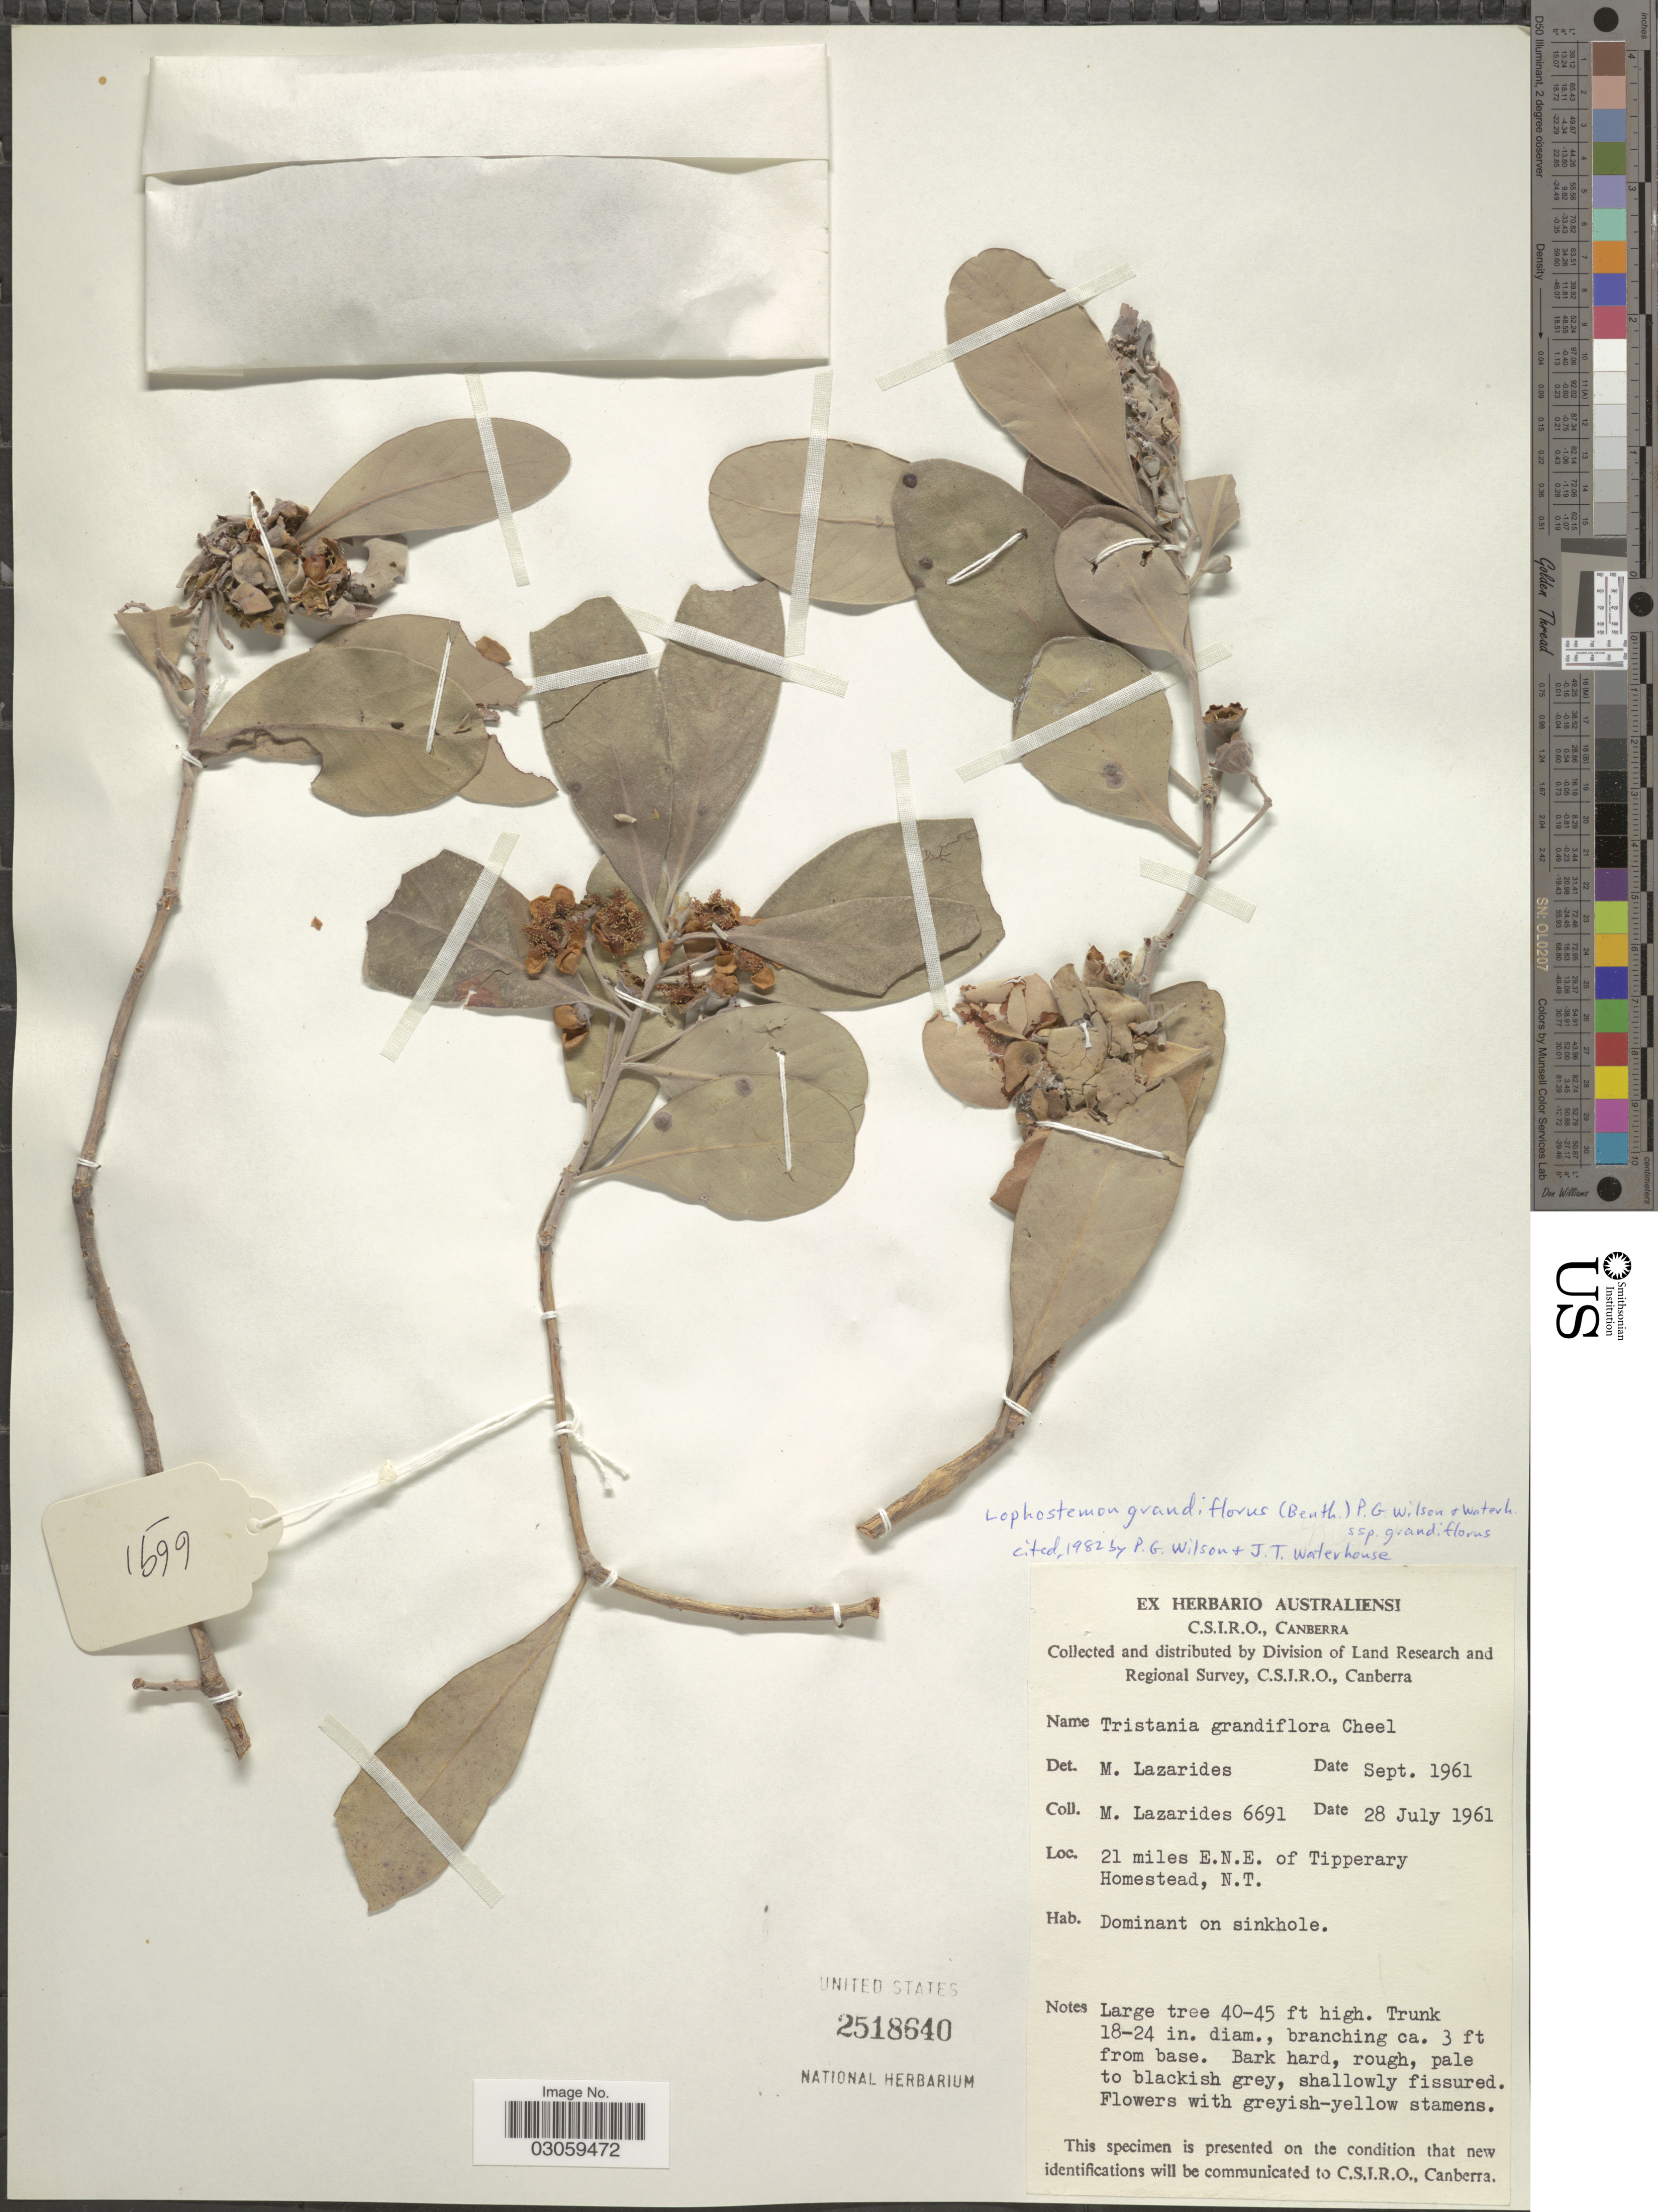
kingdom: Plantae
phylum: Tracheophyta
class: Magnoliopsida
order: Myrtales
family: Myrtaceae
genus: Lophostemon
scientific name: Lophostemon grandiflorus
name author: (Benth.) P.G. Wilson & J. T. Waterh.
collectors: M. Lazarides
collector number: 6691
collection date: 1961-07-28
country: Australia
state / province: Northern Territory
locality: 21 miles E.N.E. of Tipperary Homestead, N.T.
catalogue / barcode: US 2518640